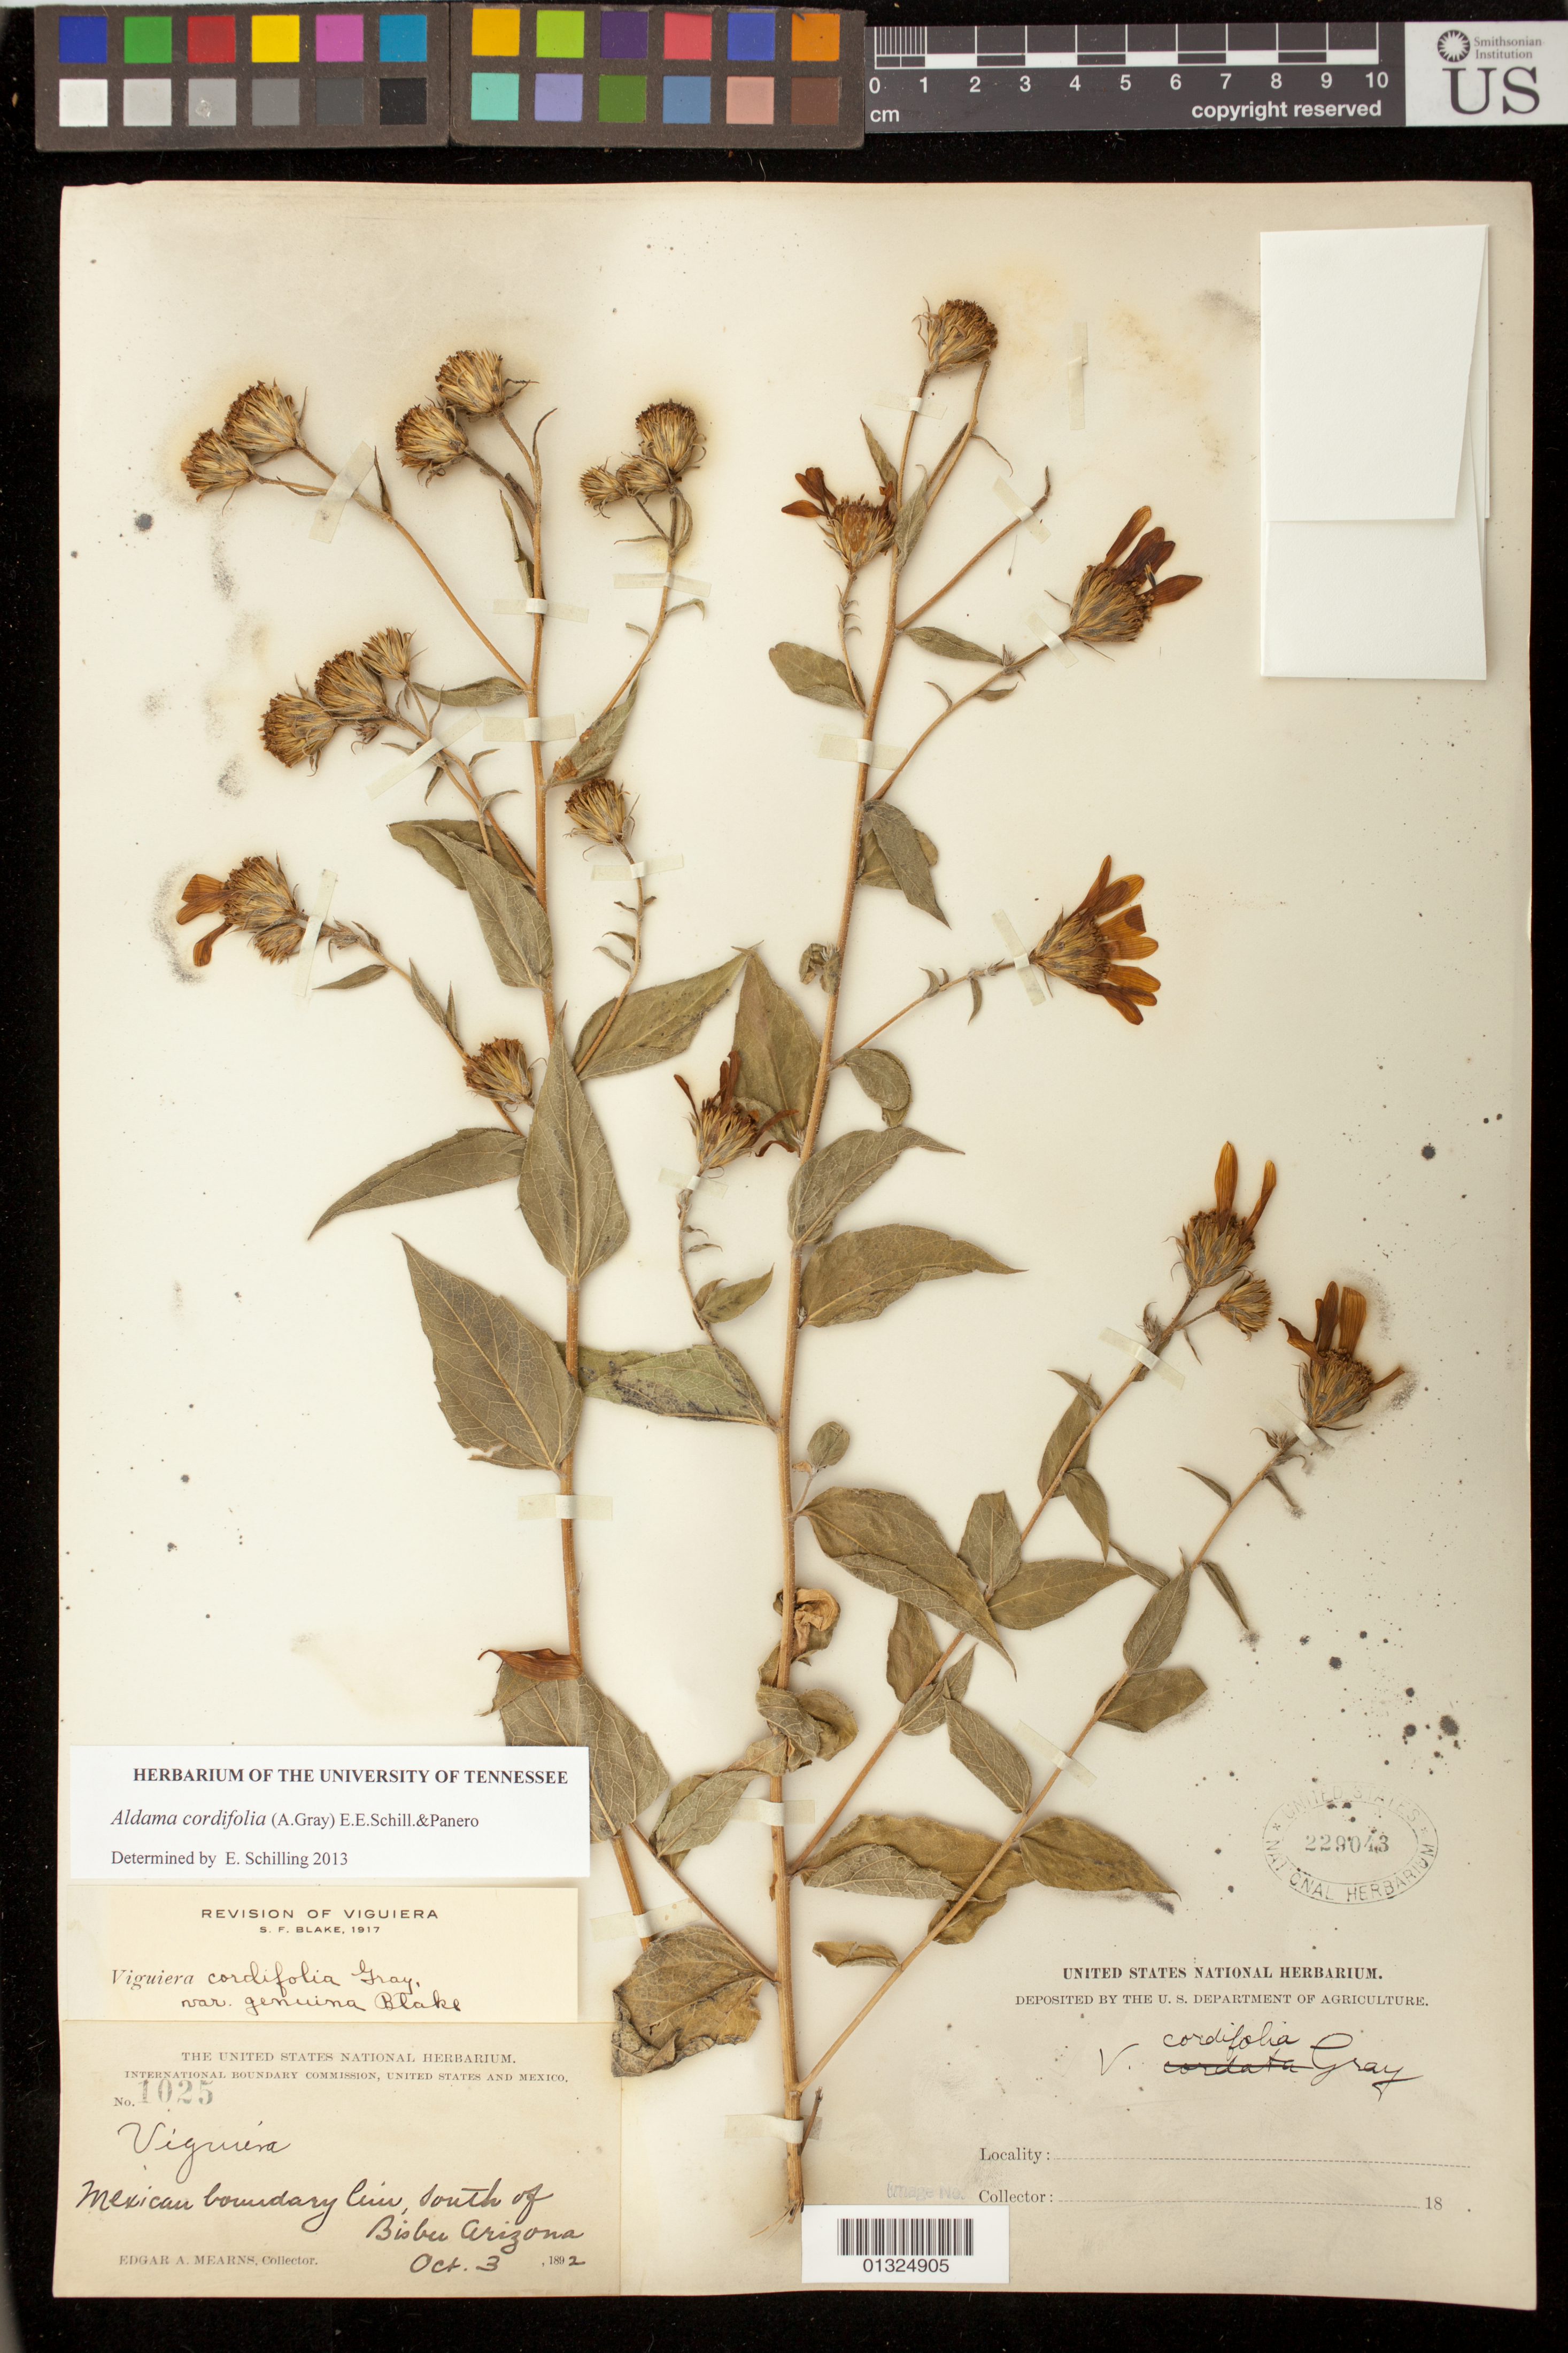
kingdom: Plantae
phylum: Tracheophyta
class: Magnoliopsida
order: Asterales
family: Asteraceae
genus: Aldama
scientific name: Aldama cordifolia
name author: (A. Gray) E.E. Schill. & Panero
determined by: Schilling, E. E.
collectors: E. A. Mearns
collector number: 1025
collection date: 1892-10-05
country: United States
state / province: Arizona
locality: Mexican Boundary Line, S of Bisbee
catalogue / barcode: US 229043